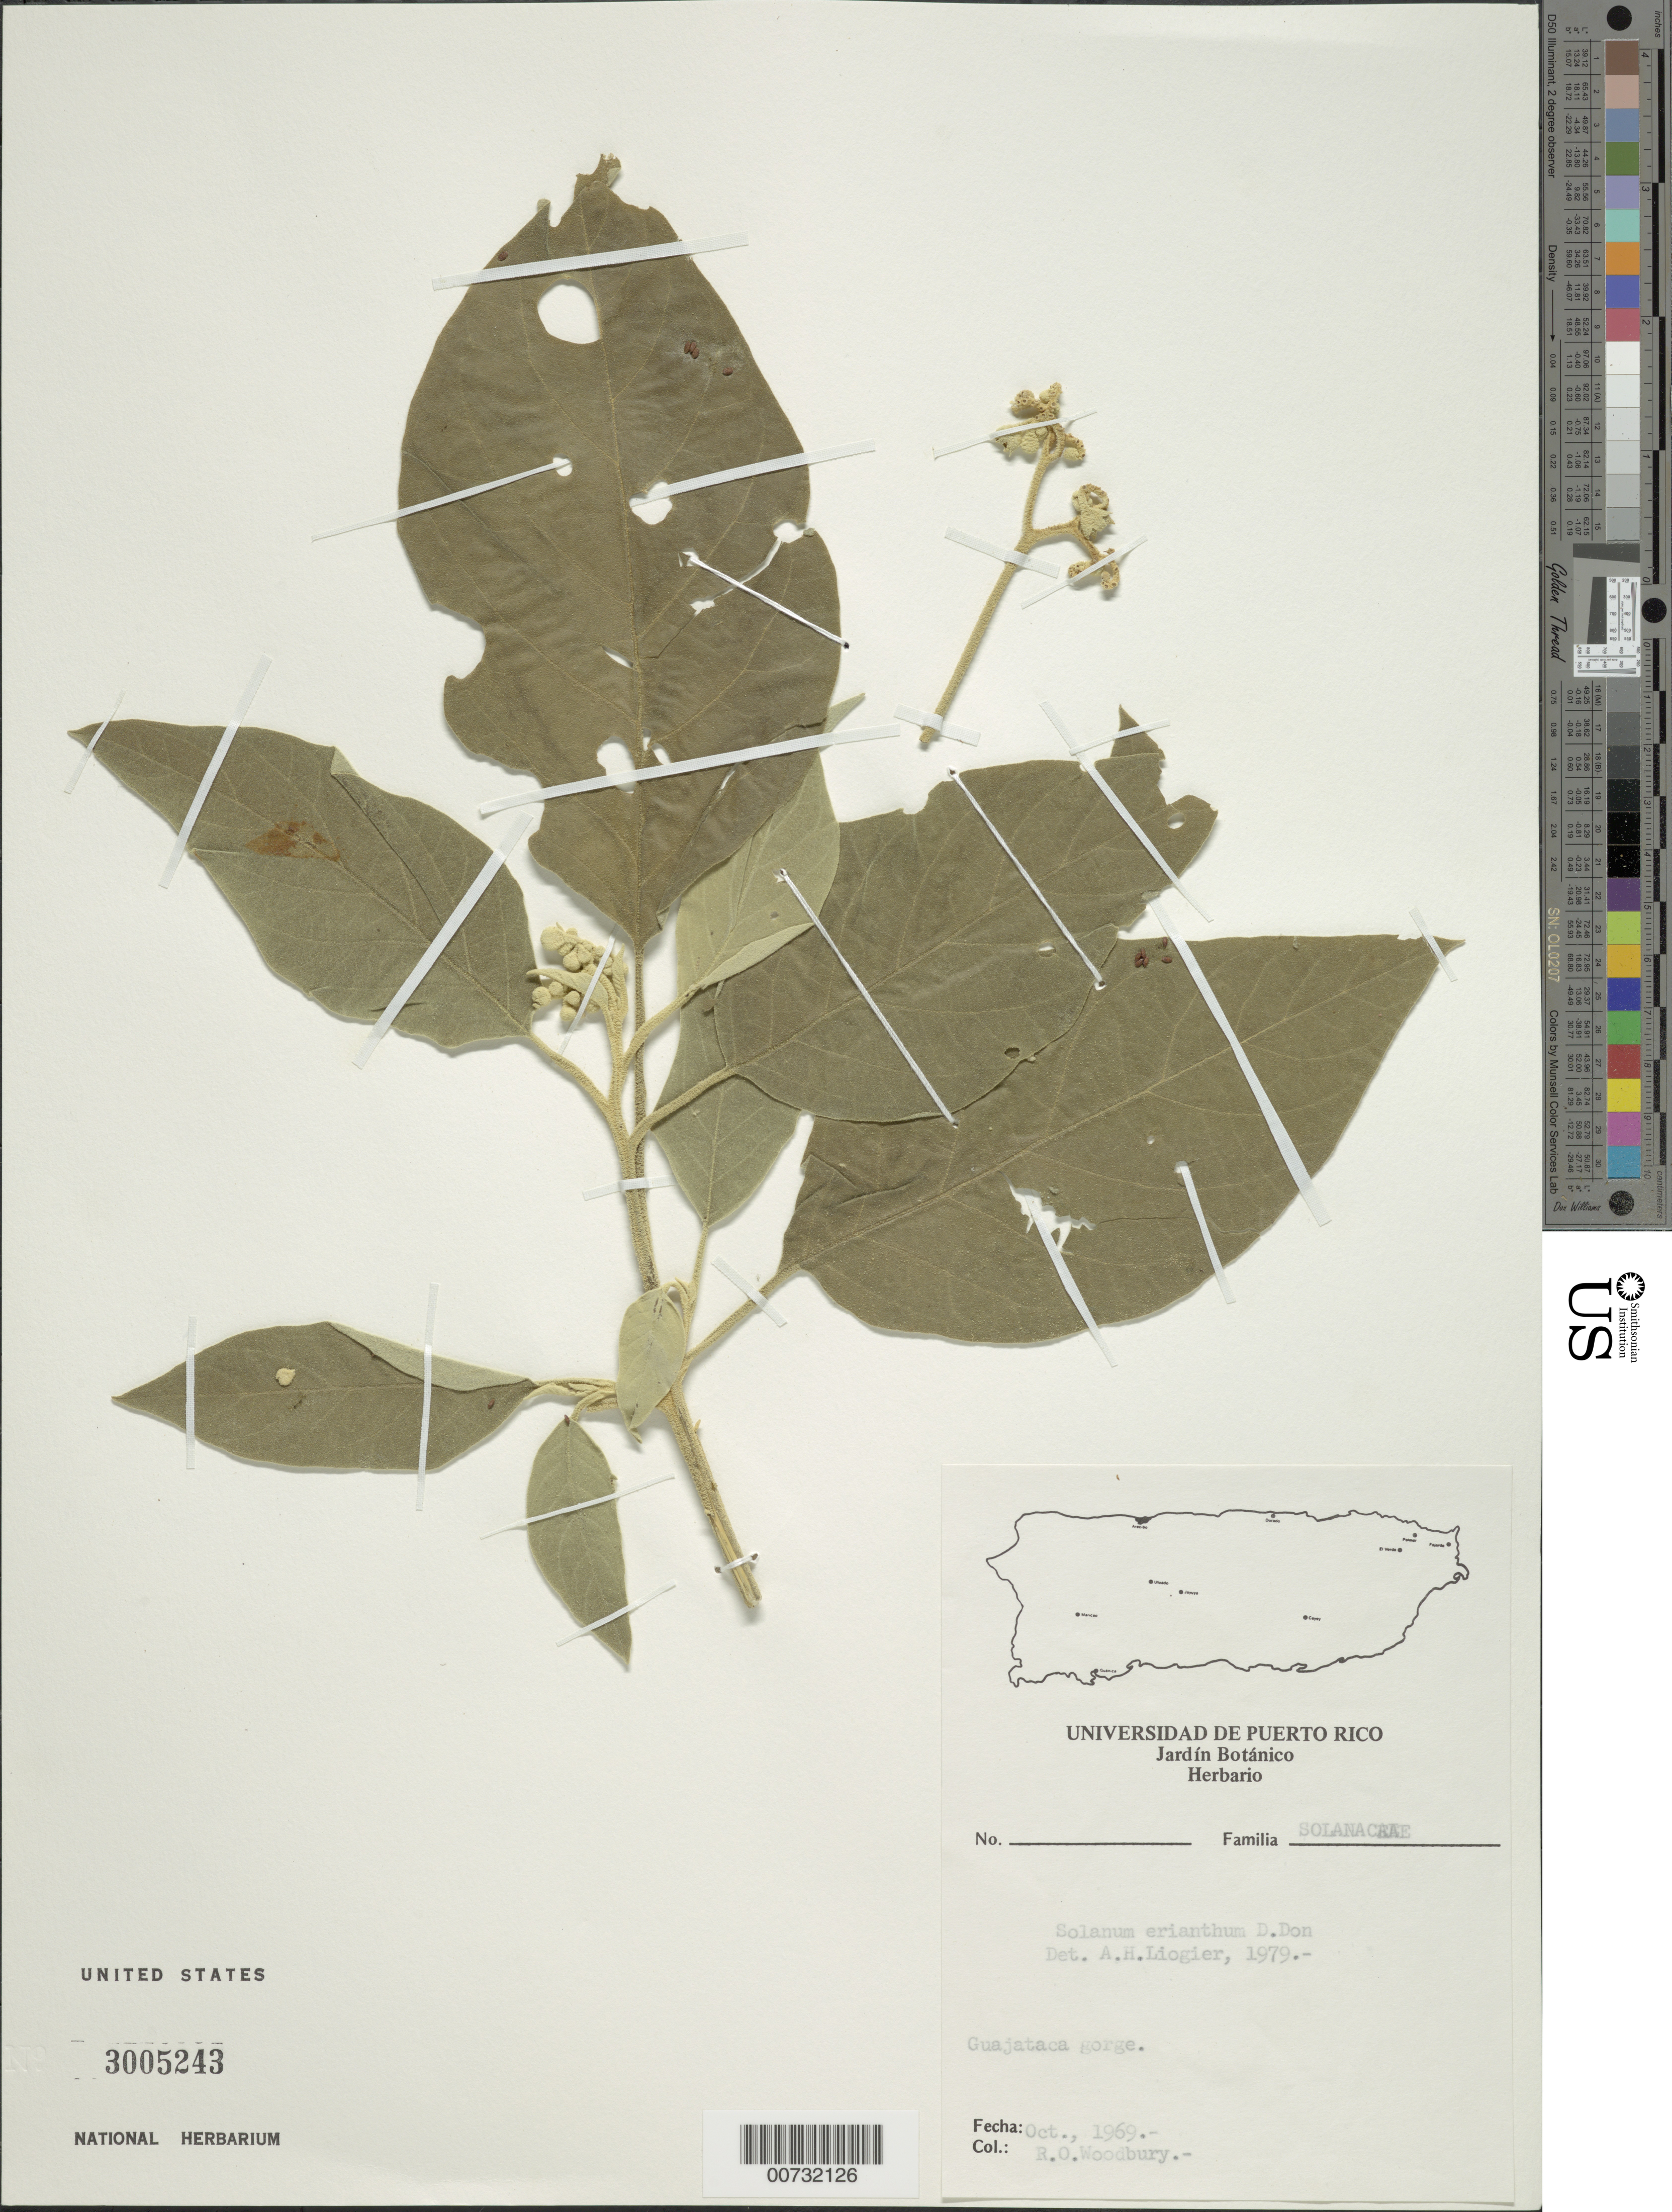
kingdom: Plantae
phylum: Tracheophyta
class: Magnoliopsida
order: Solanales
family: Solanaceae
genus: Solanum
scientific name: Solanum erianthum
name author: D. Don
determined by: Liogier, Alain H.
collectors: R. O. Woodbury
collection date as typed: Oct 1969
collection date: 1969-10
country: Puerto Rico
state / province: Quebradillas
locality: Guajataca gorge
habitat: Gorge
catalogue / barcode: US 3005243